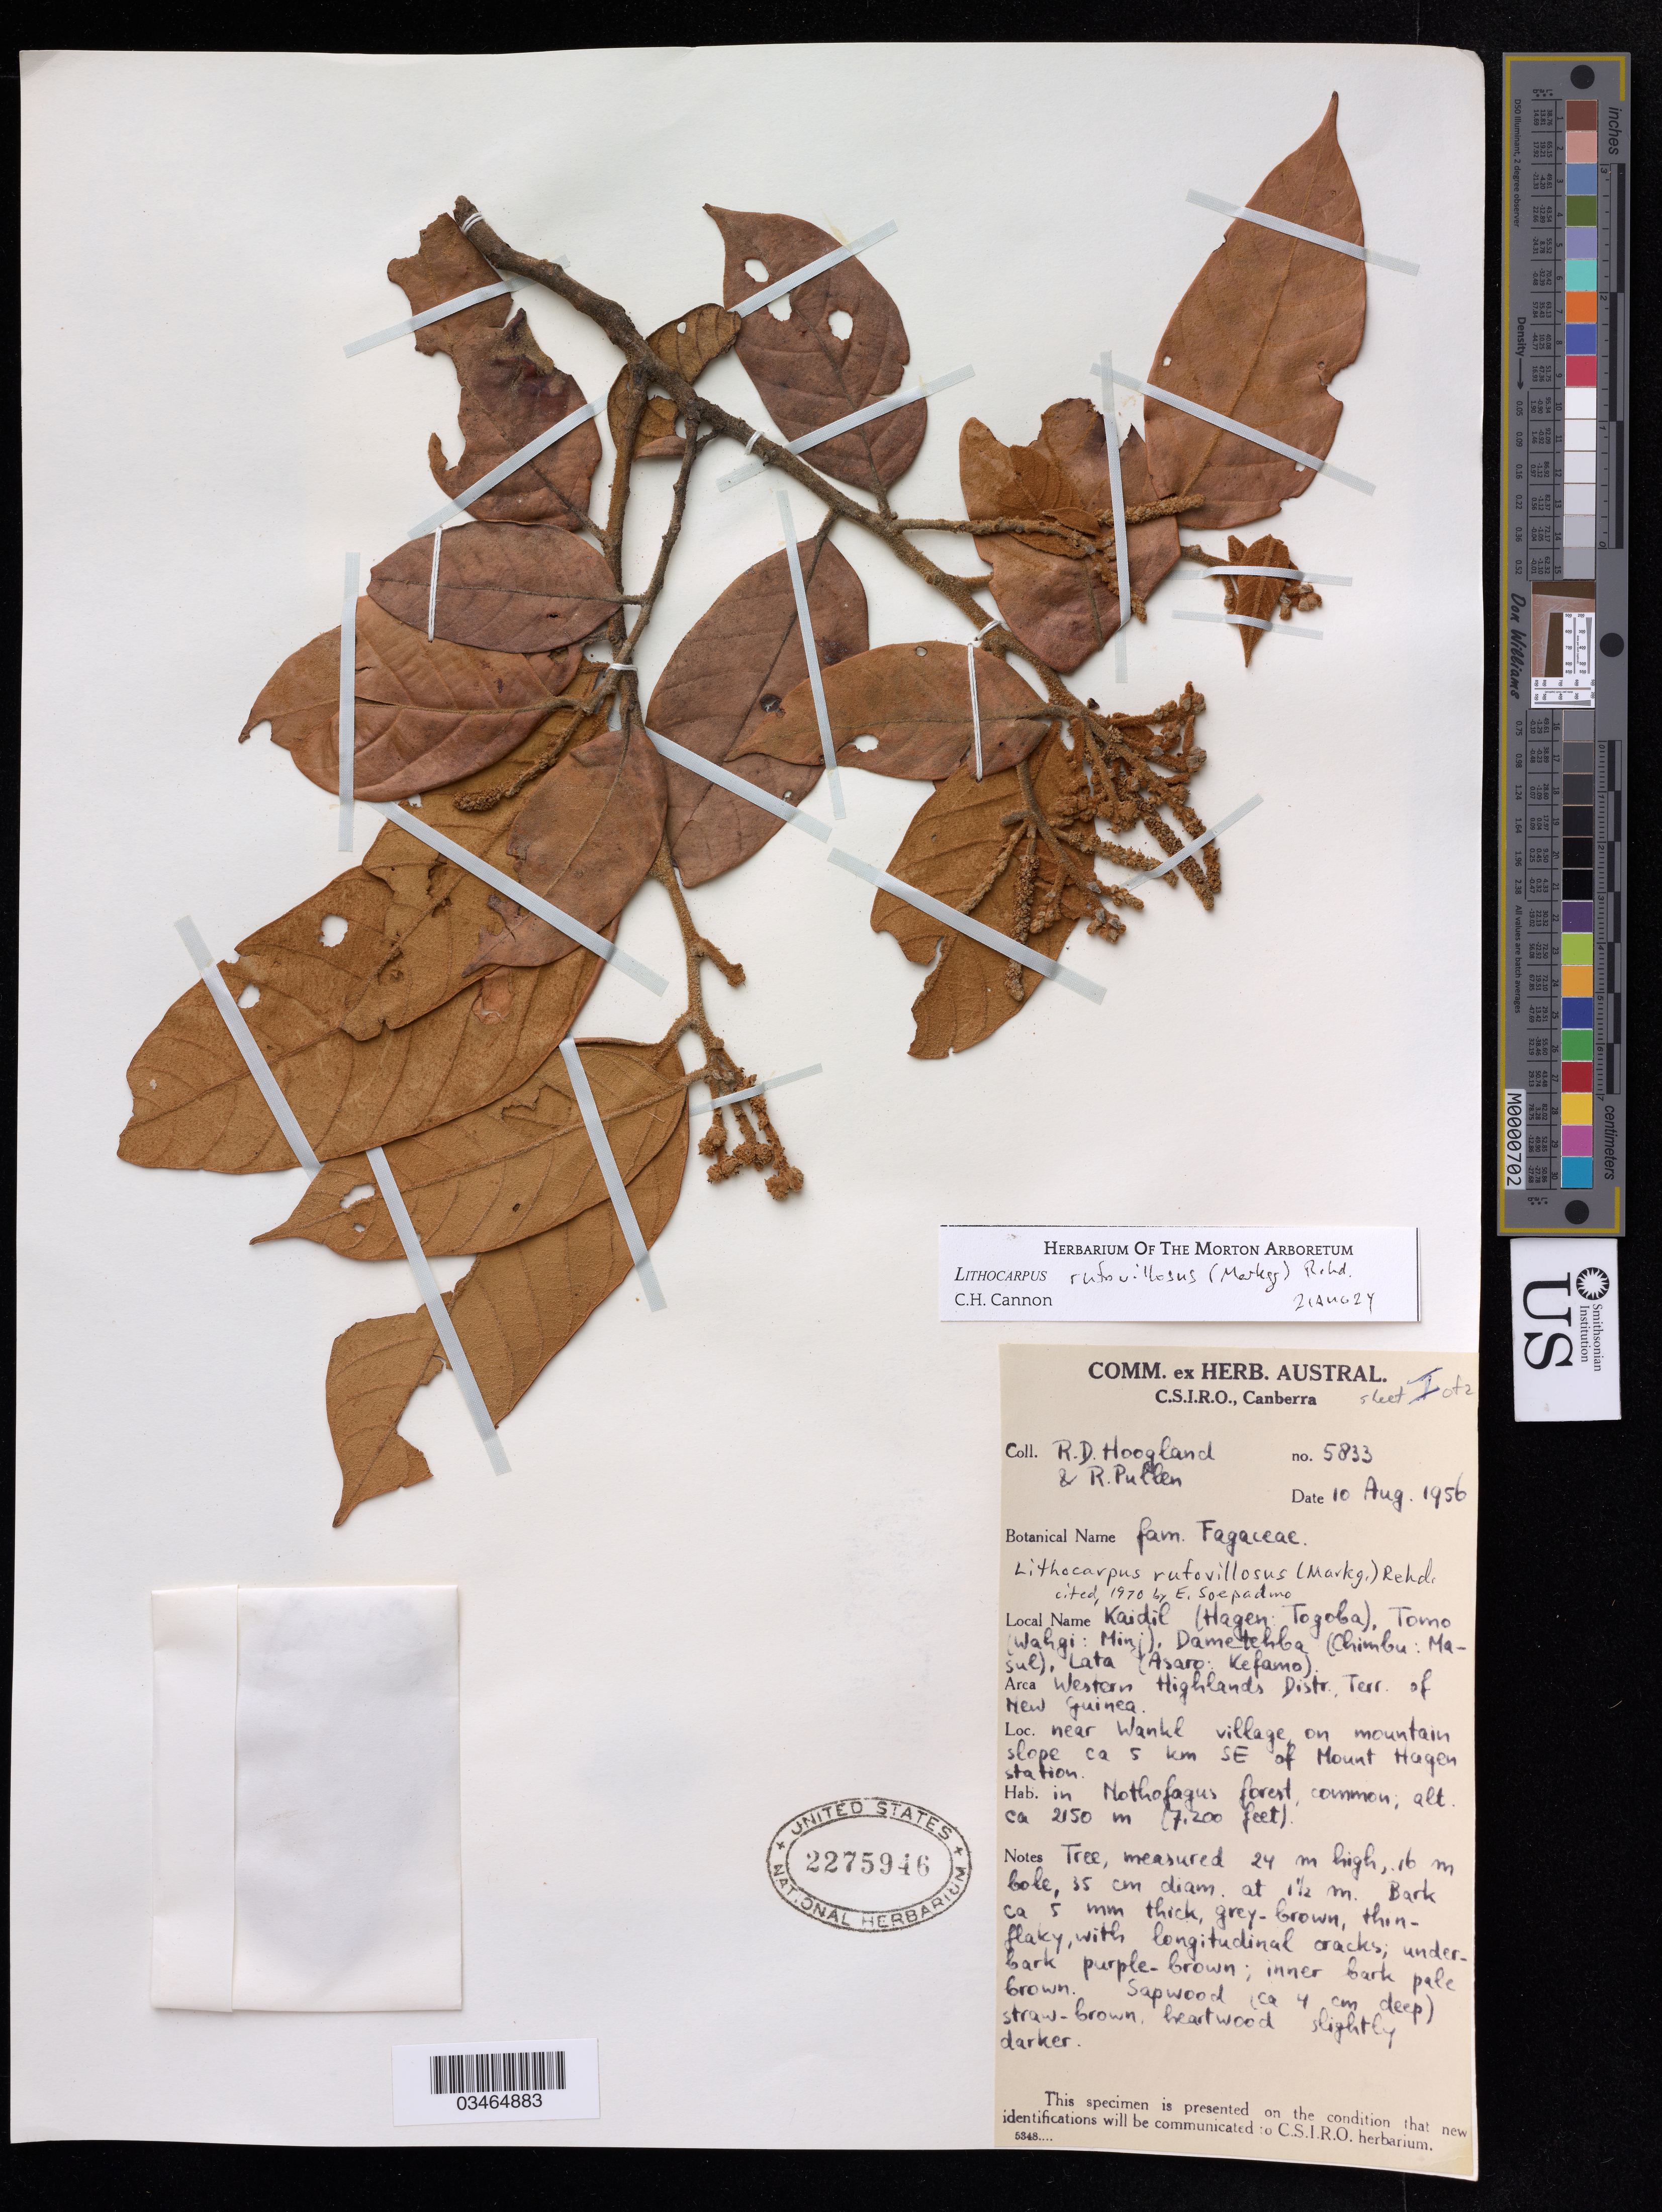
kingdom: Plantae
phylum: Tracheophyta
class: Magnoliopsida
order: Fagales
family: Fagaceae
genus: Lithocarpus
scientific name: Lithocarpus rufovillosus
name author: (Markgr.) Rehder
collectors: R. Hoogland & R. Pullen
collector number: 5833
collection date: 1956-08-10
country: Papua New Guinea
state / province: Western Highlands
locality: Near Wankl village on mountain slope ca 5 km SE of Mount Hogen station.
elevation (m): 2150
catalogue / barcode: US 2275946